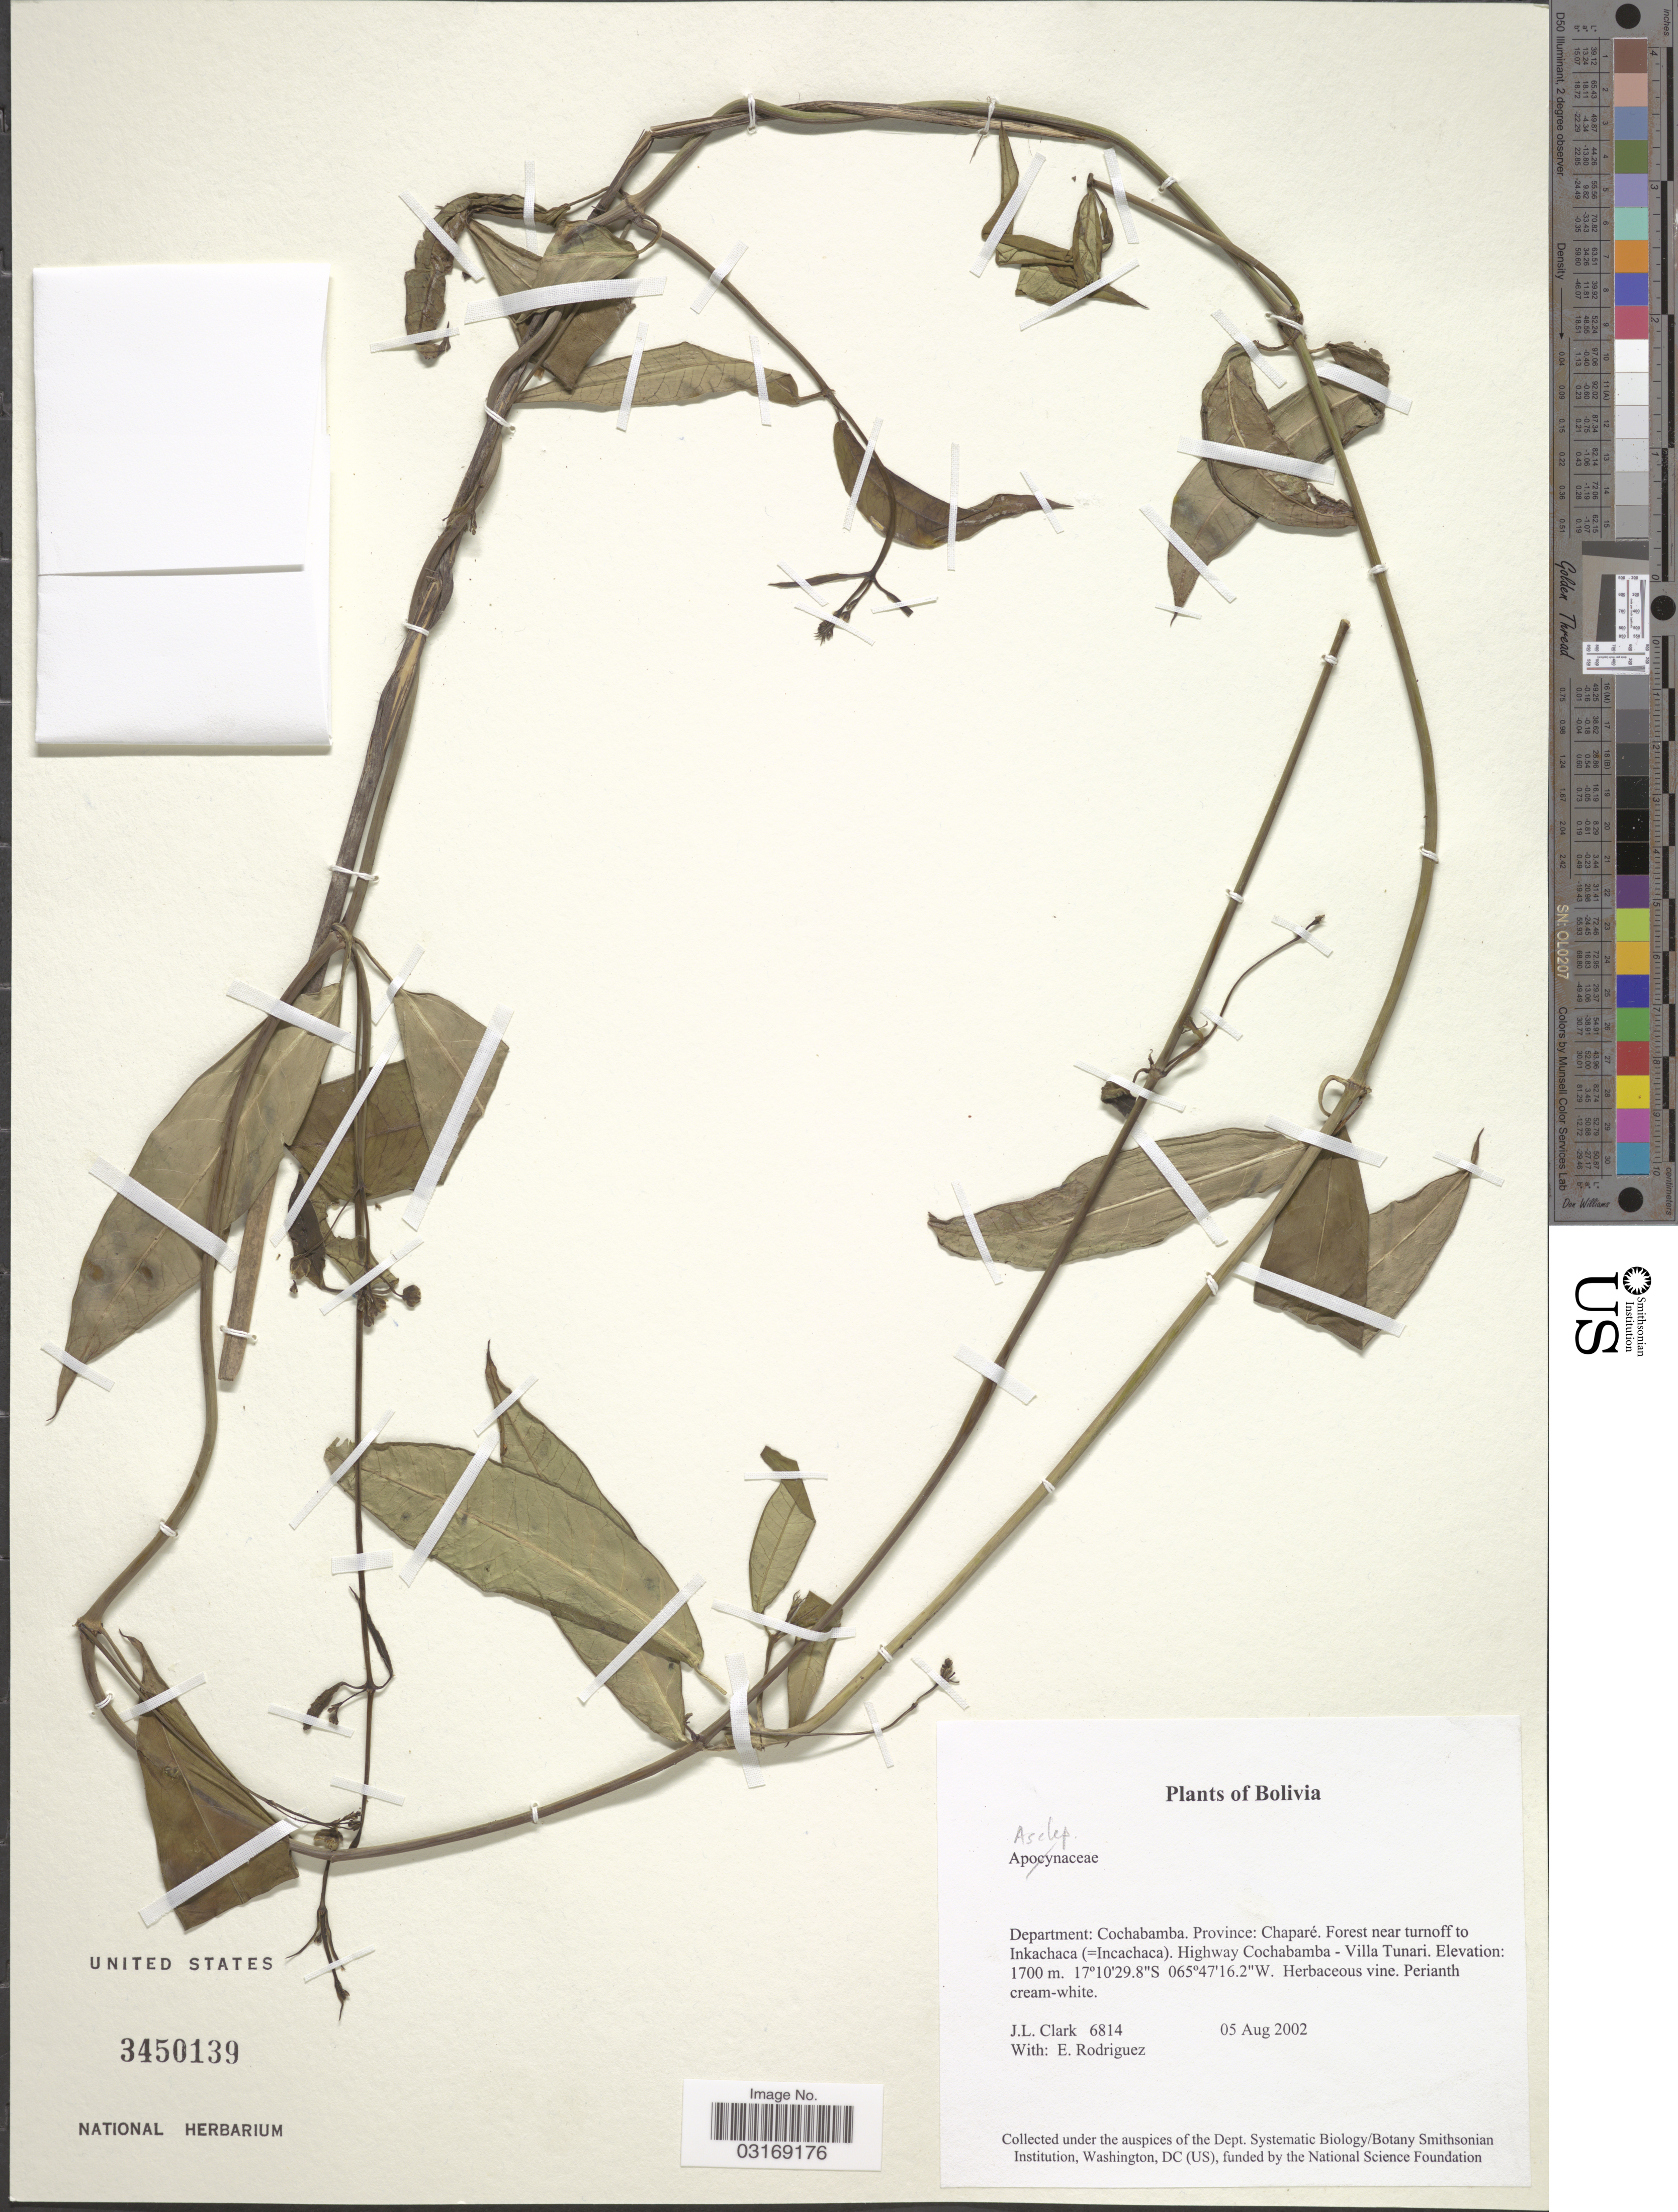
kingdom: Plantae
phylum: Tracheophyta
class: Magnoliopsida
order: Gentianales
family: Apocynaceae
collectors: J. L. Clark & E. Rodriguez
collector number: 6814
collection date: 2002-08-05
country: Bolivia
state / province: Cochabamba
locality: Department: Cochabamba. Province: Chaparé. Forest near turnoff to Inkachaca (=Inachaca). Highway Cochabamba - Villa Tunari.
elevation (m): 1700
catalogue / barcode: US 3450139